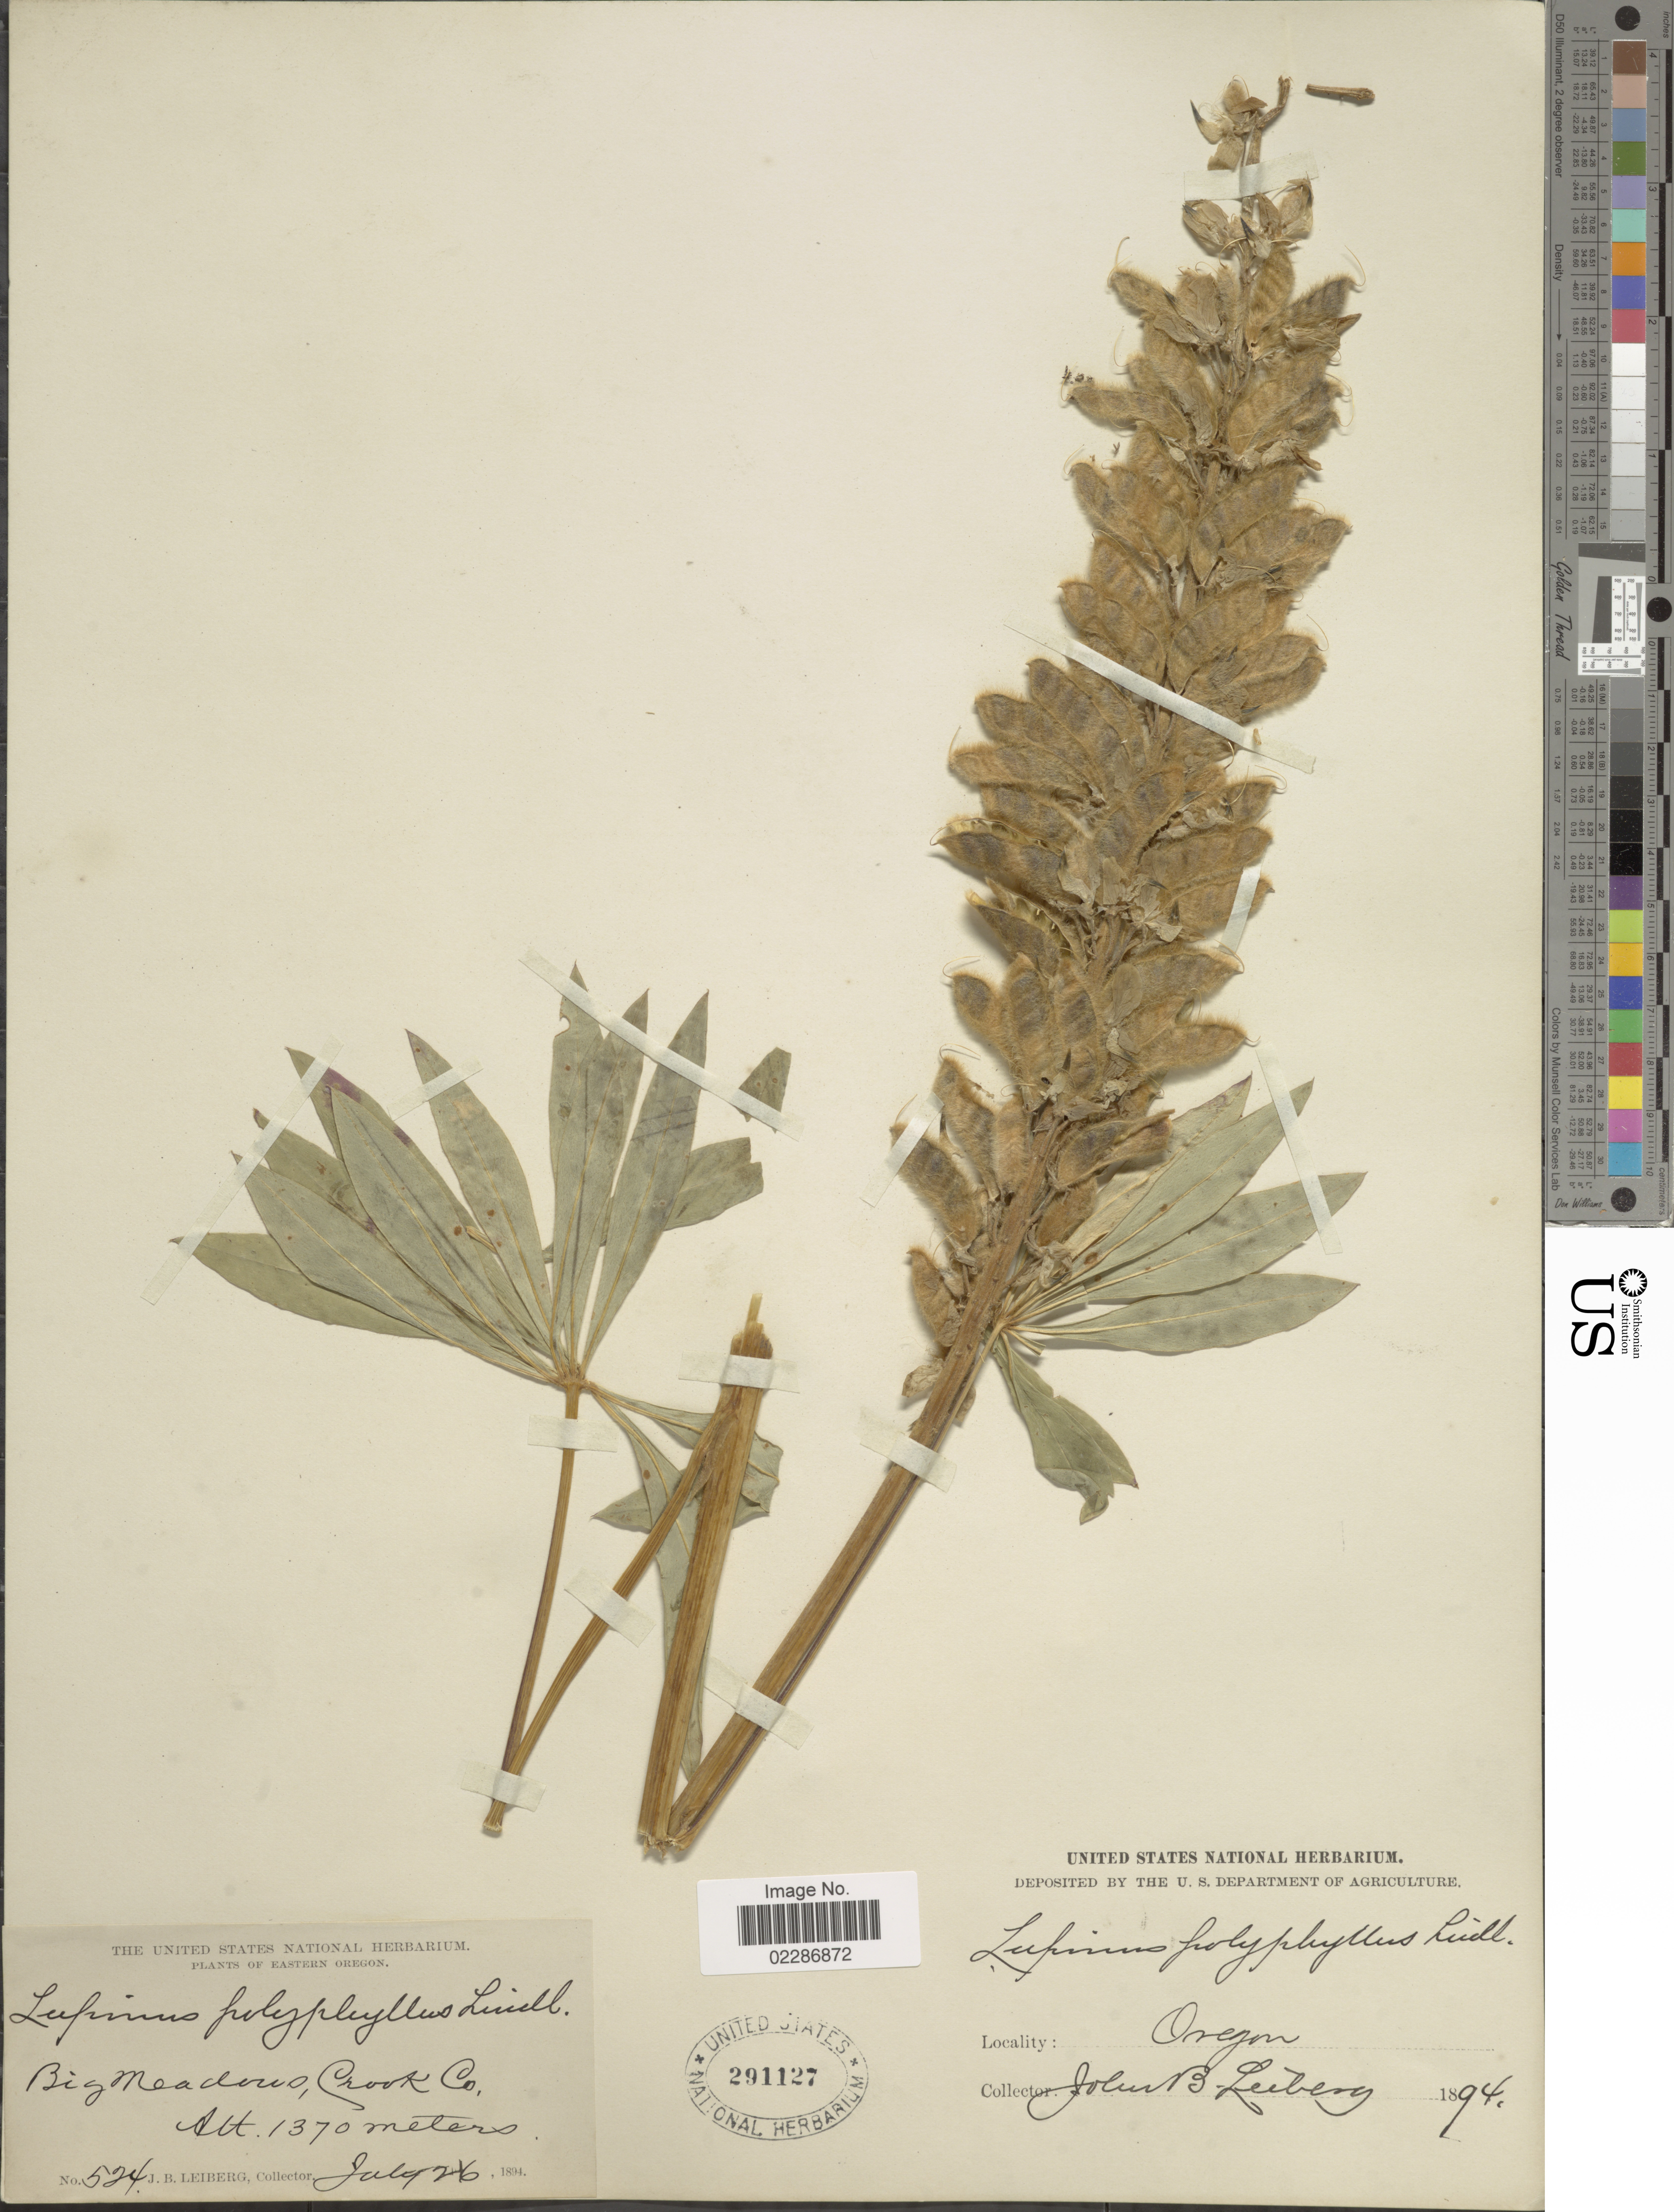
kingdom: Plantae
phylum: Tracheophyta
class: Magnoliopsida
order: Fabales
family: Fabaceae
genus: Lupinus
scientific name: Lupinus polyphyllus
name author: Lindl.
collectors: J. B. Leiberg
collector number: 524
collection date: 1894-07-26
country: United States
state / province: Oregon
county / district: Crook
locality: Eastern Oregon, Big Meadows, Crook Co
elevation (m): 1370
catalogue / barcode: US 291127